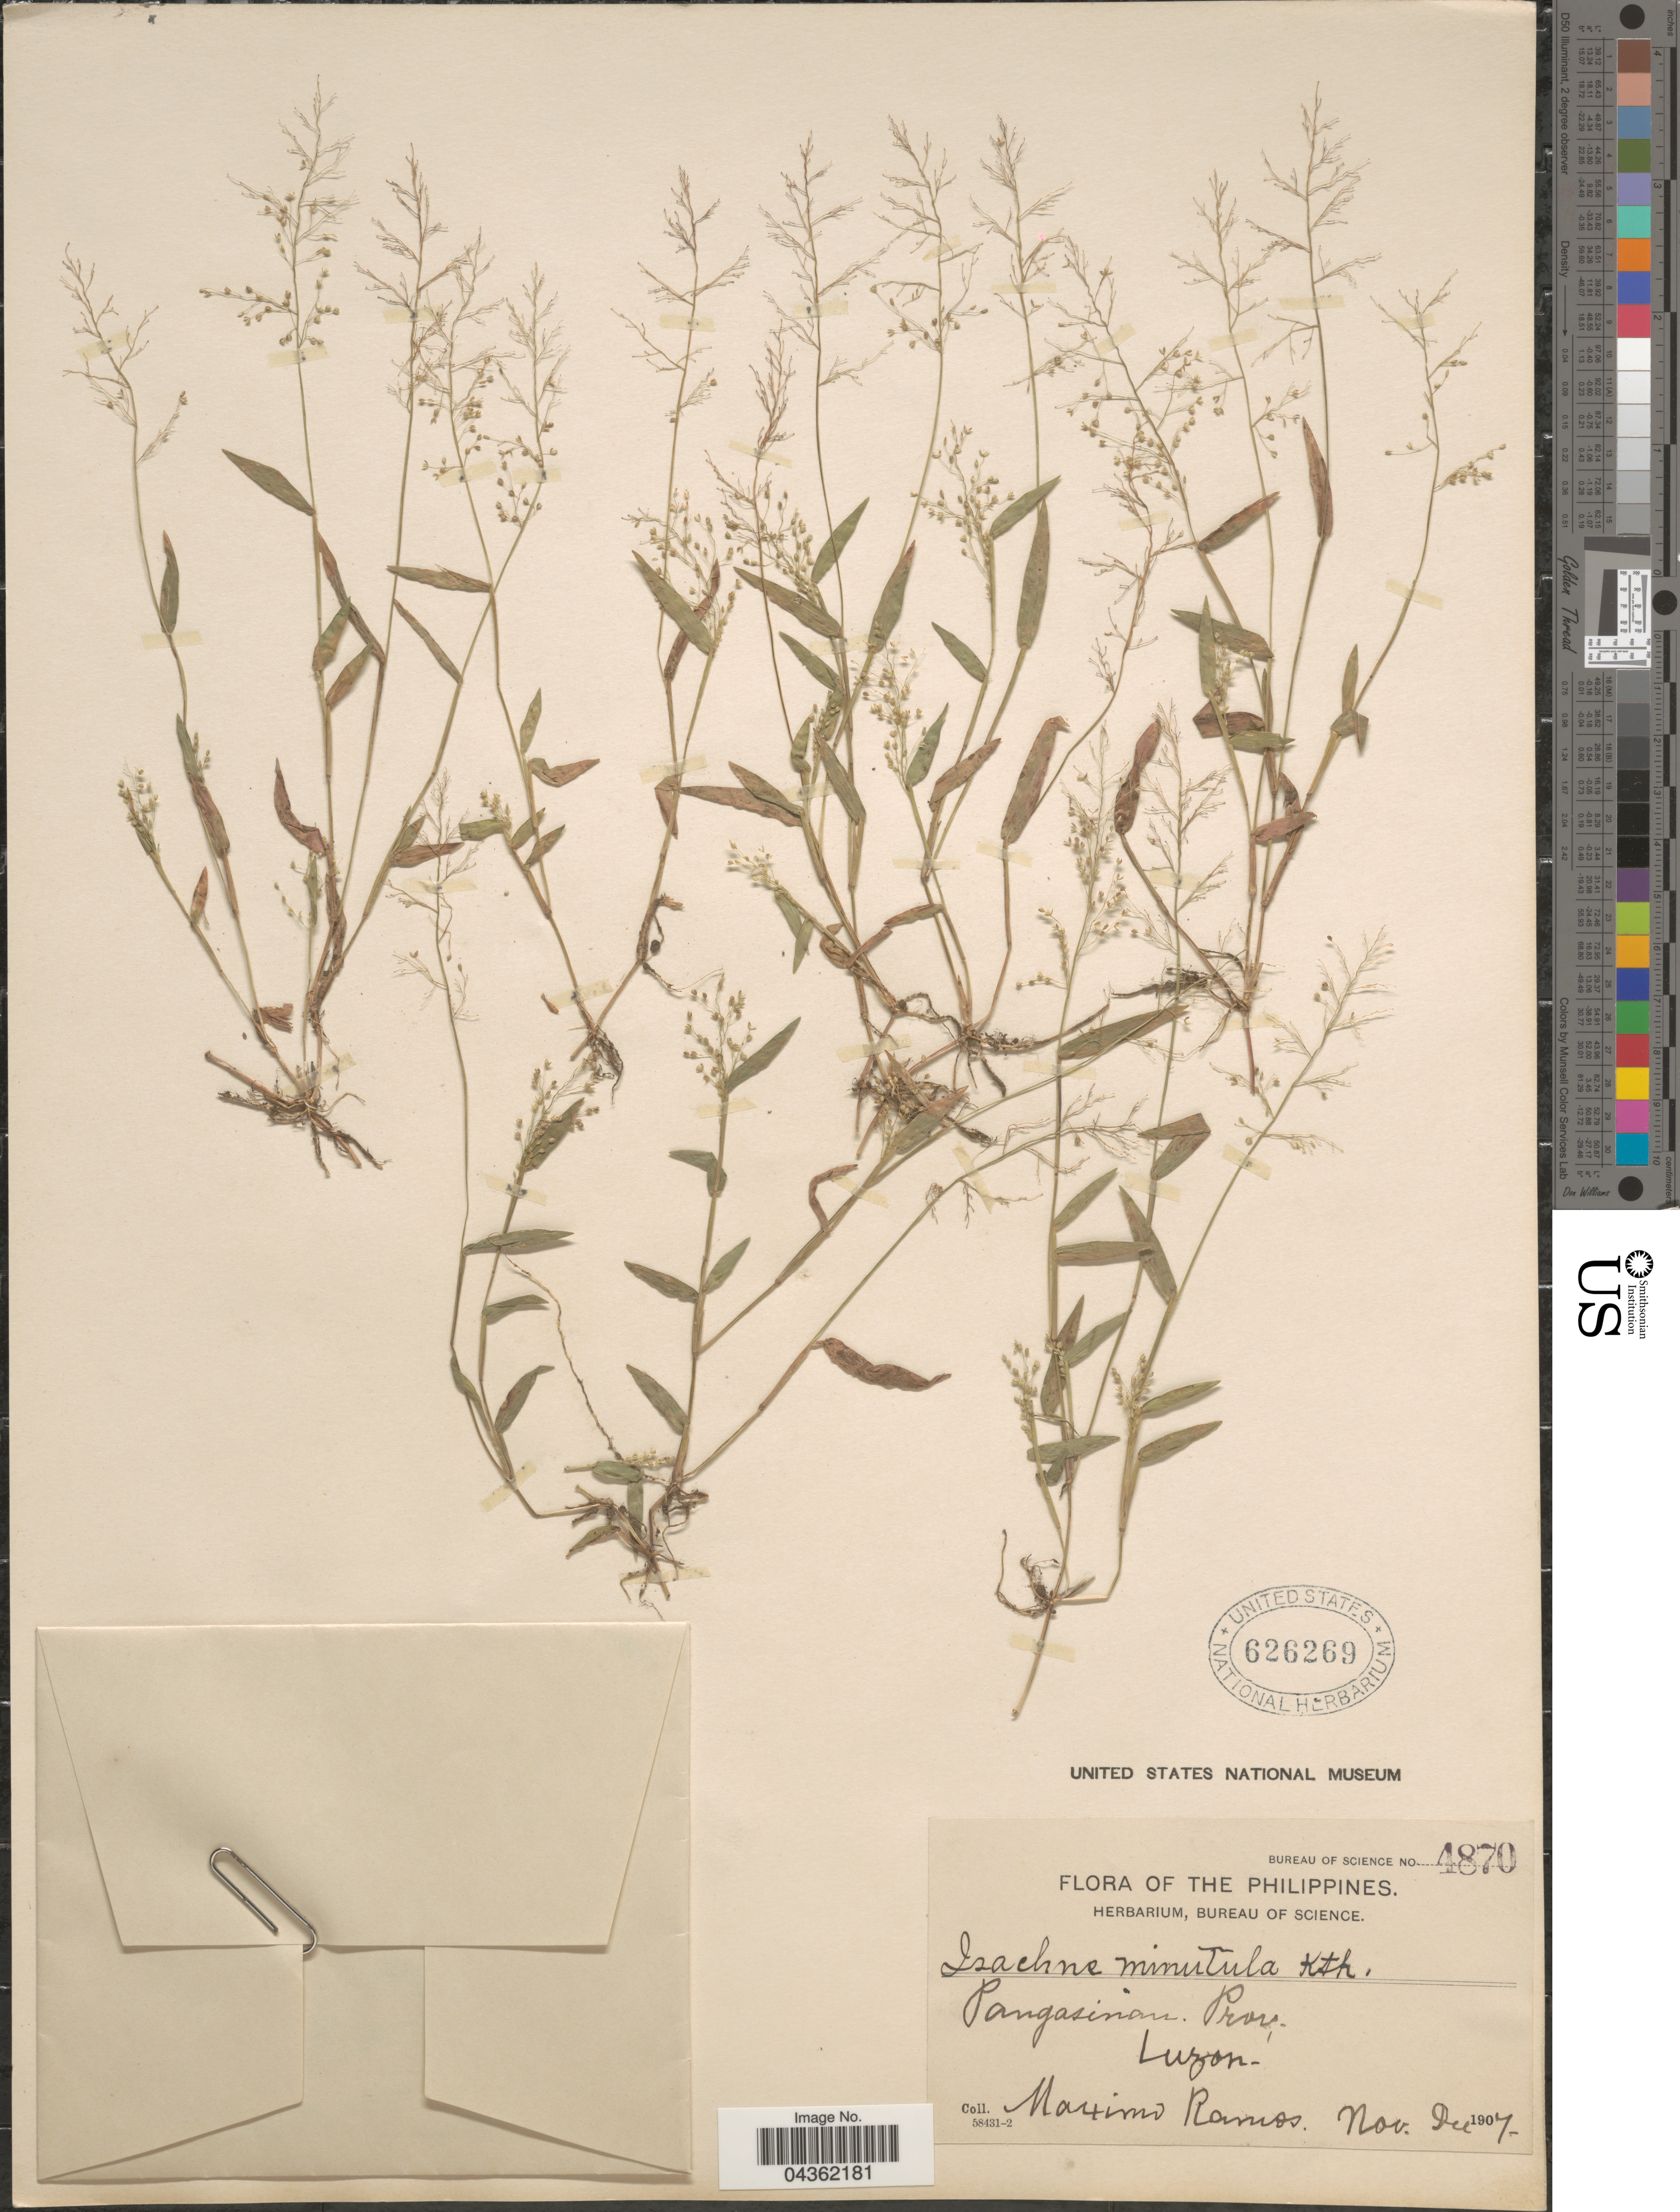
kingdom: Plantae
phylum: Tracheophyta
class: Liliopsida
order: Poales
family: Poaceae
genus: Isachne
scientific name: Isachne minutula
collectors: M. Ramos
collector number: Bureau of Science 4870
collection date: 1907-11/1907-12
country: Philippines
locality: Pangasinan. Prov. Luzon.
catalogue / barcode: US 626269